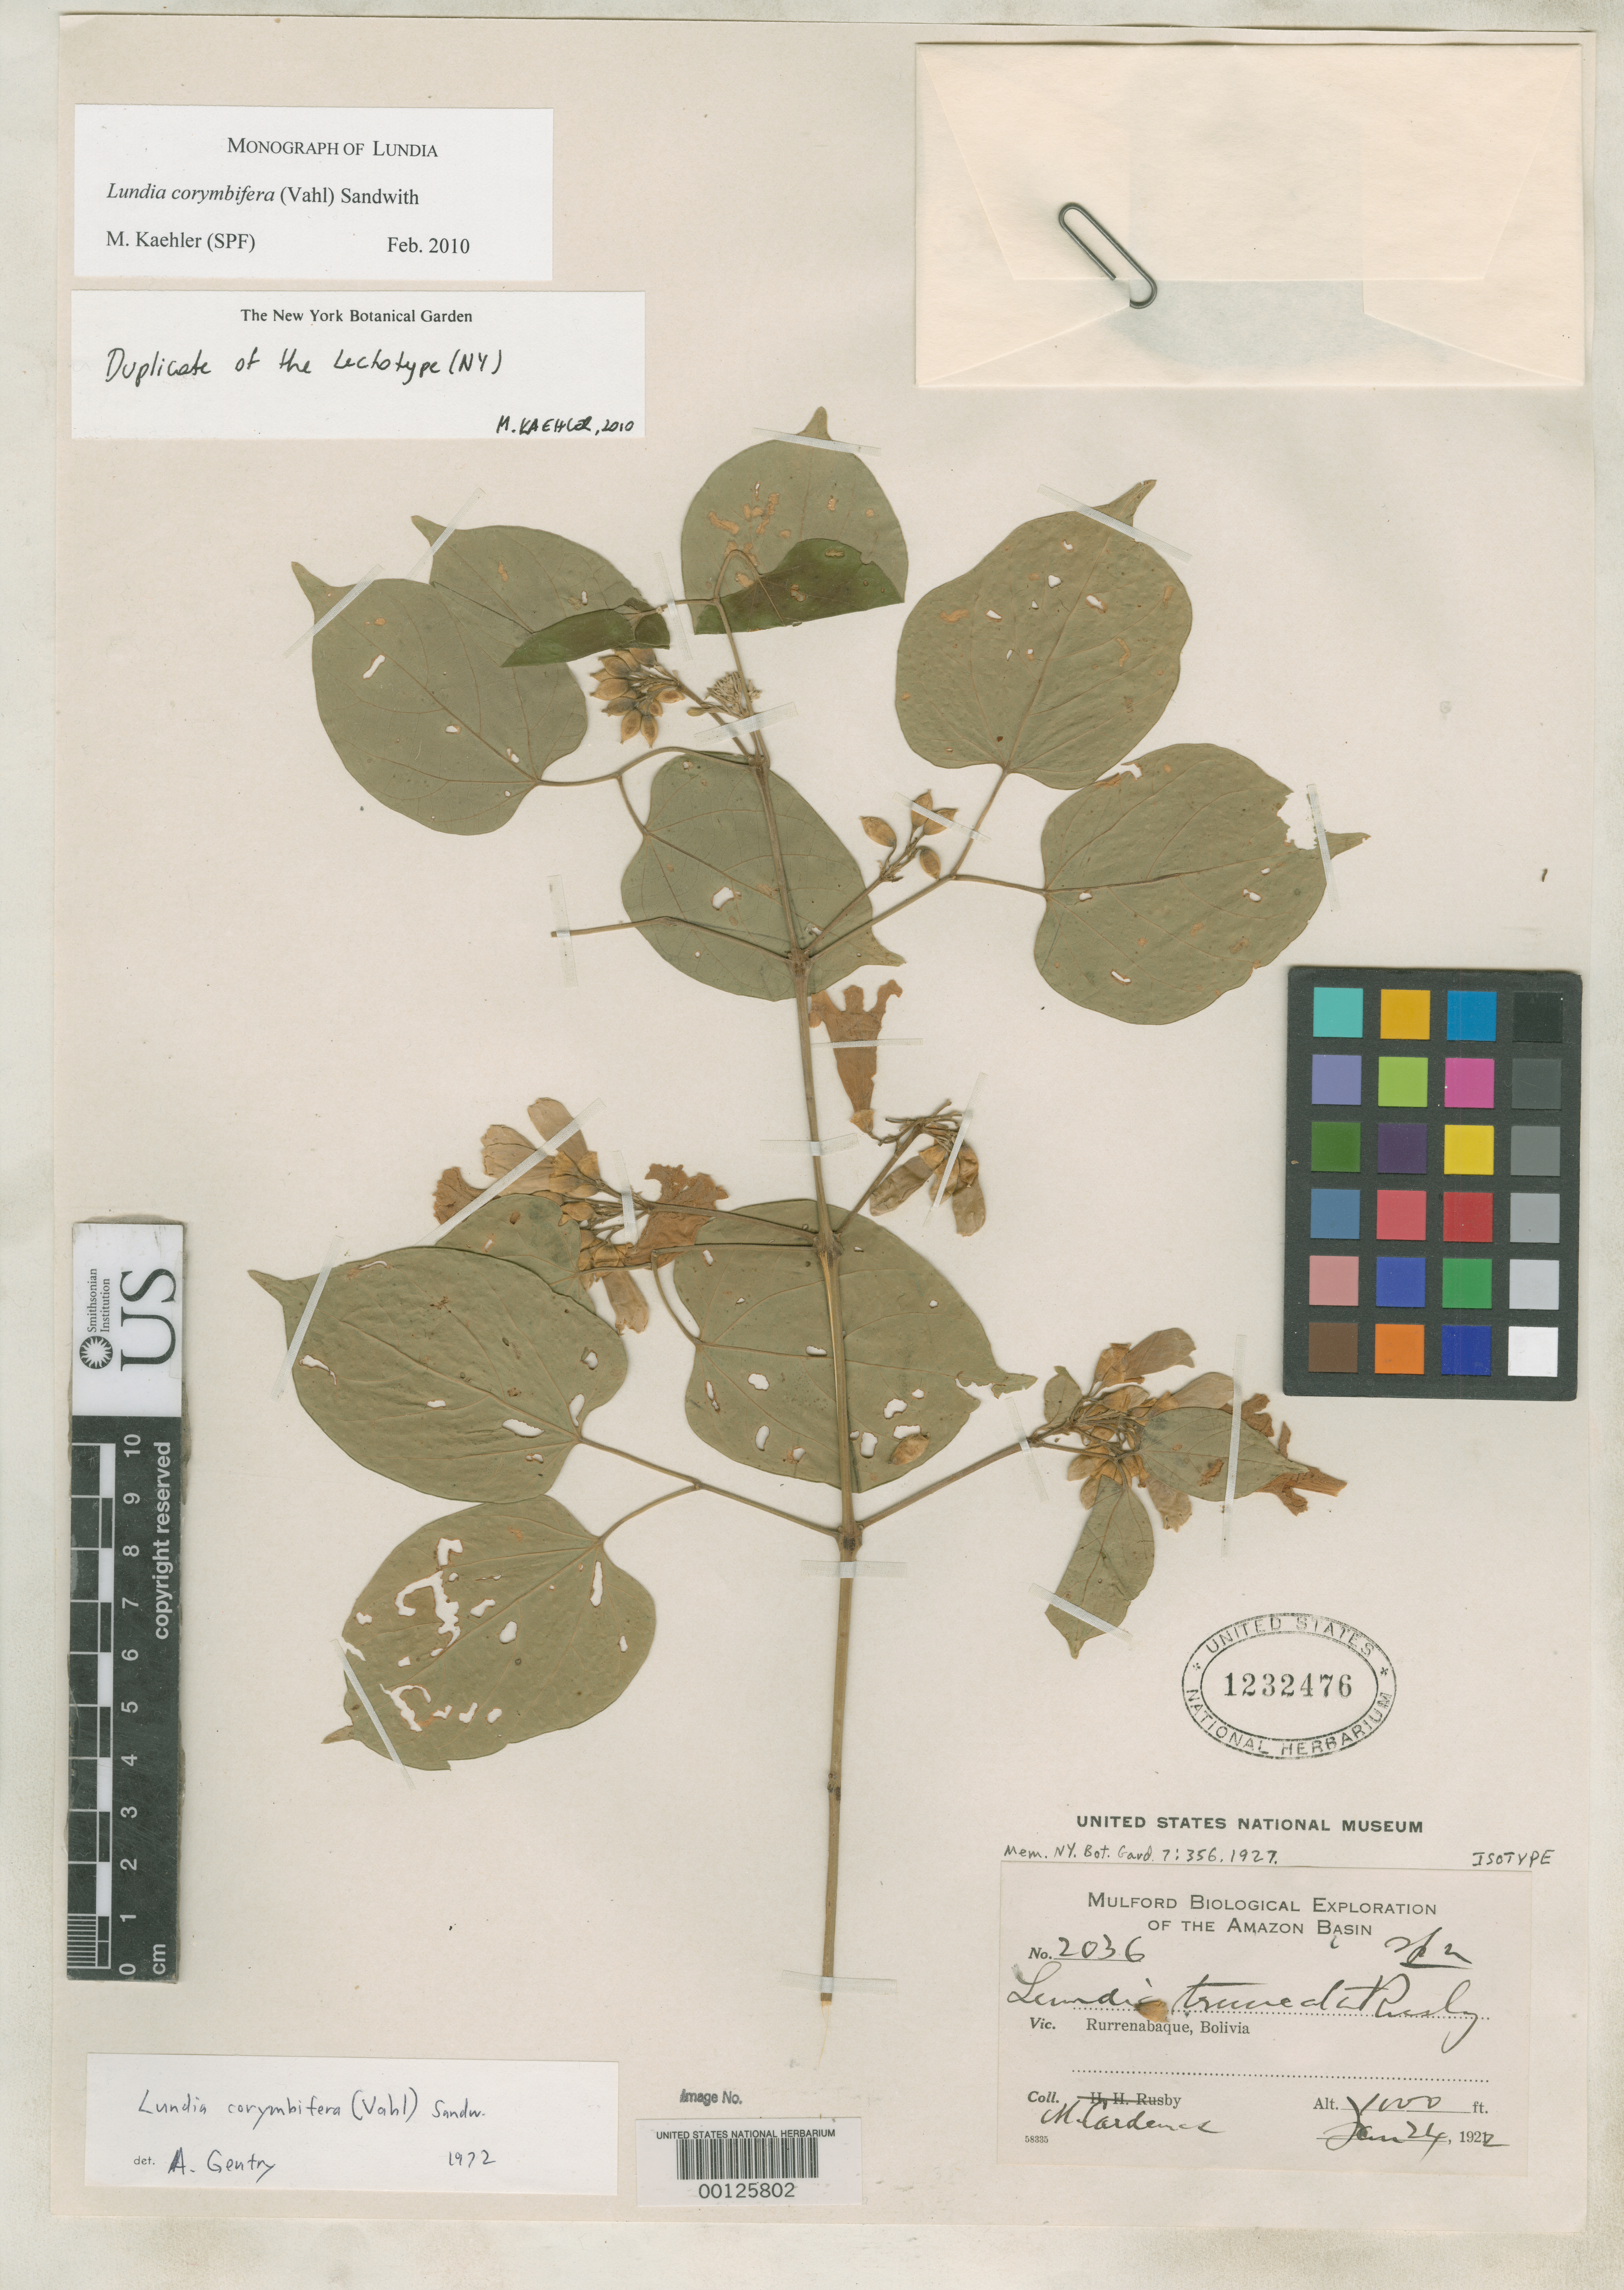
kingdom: Plantae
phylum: Tracheophyta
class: Magnoliopsida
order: Lamiales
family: Bignoniaceae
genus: Lundia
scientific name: Lundia truncata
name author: Rusby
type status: Isotype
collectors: M. Cárdenas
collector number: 2036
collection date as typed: Jan. 24, 1922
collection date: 1922-01-24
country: Bolivia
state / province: Beni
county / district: José Ballivián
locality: Rurrenabaque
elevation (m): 305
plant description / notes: Annotated by M. Kaehler (SPF, 2010) as "duplicate of the lectotype (NY)".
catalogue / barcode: US 1232476